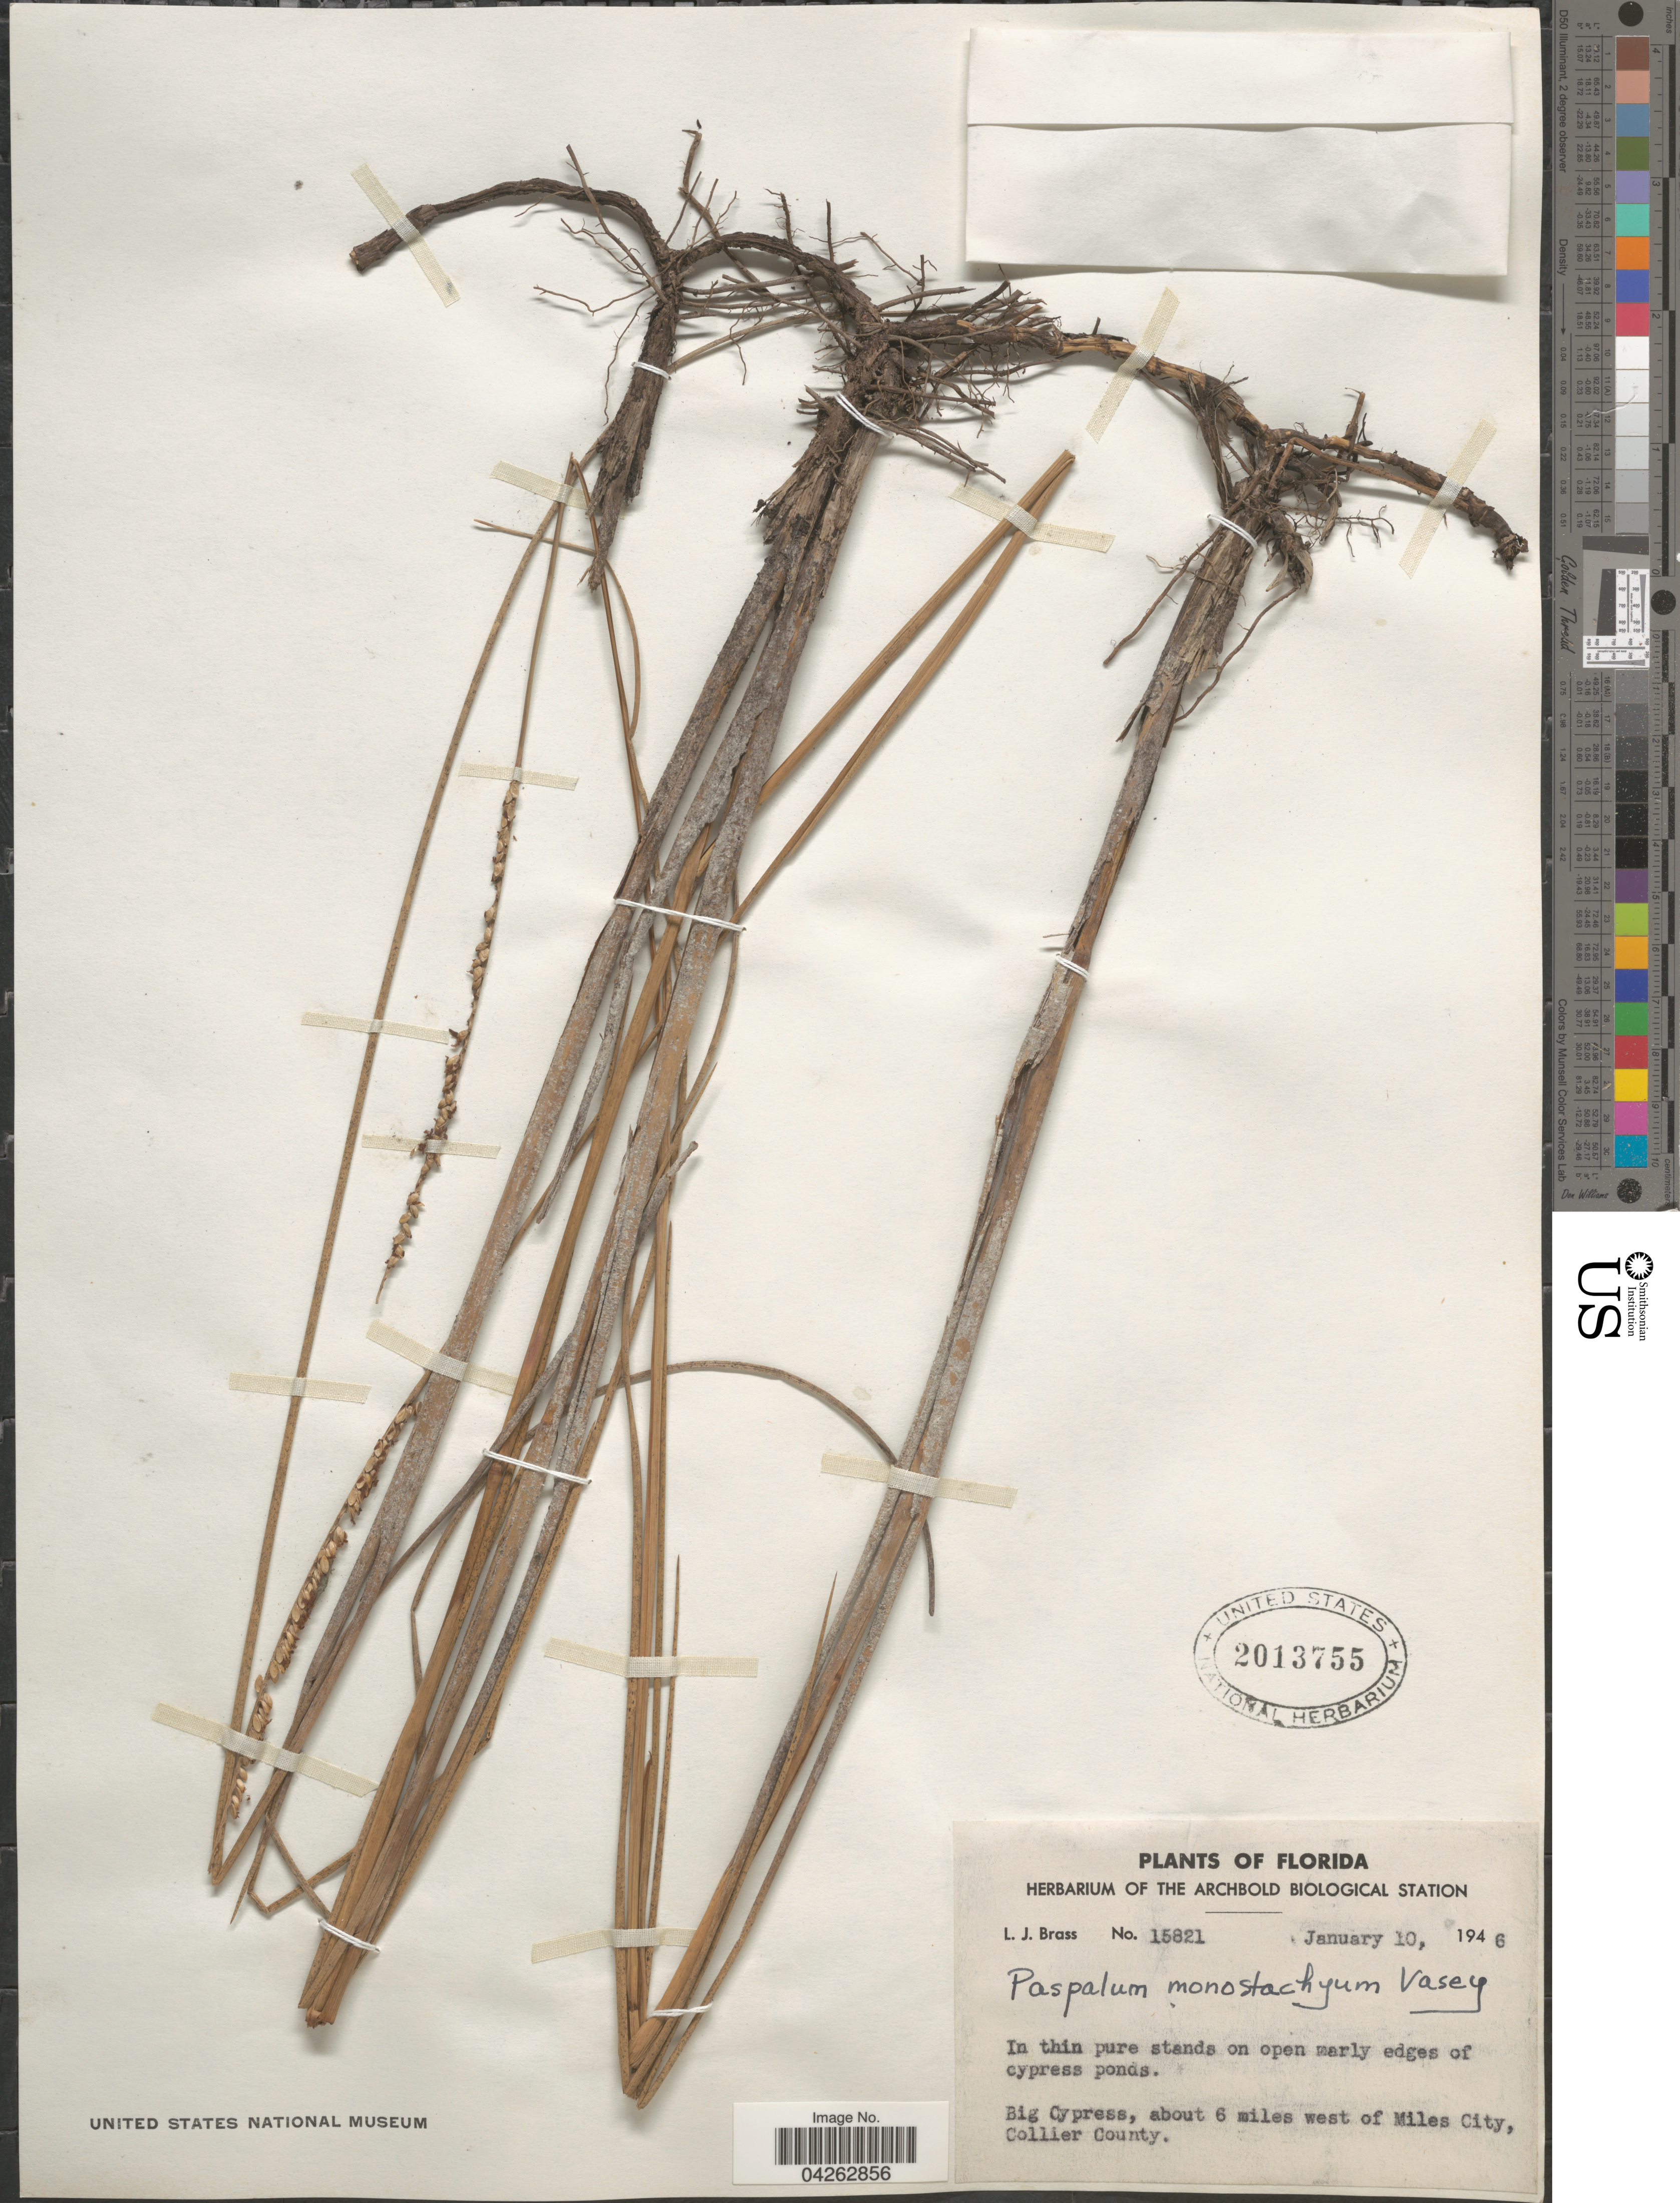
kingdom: Plantae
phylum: Tracheophyta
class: Liliopsida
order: Poales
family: Poaceae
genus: Paspalum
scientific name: Paspalum monostachyum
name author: Vasey ex Chapm.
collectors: L. J. Brass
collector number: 15821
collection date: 1946-01-10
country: United States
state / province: Florida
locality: Big Cypress, about 6 miles west of Miles City, Collier County.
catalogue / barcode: US 2013755